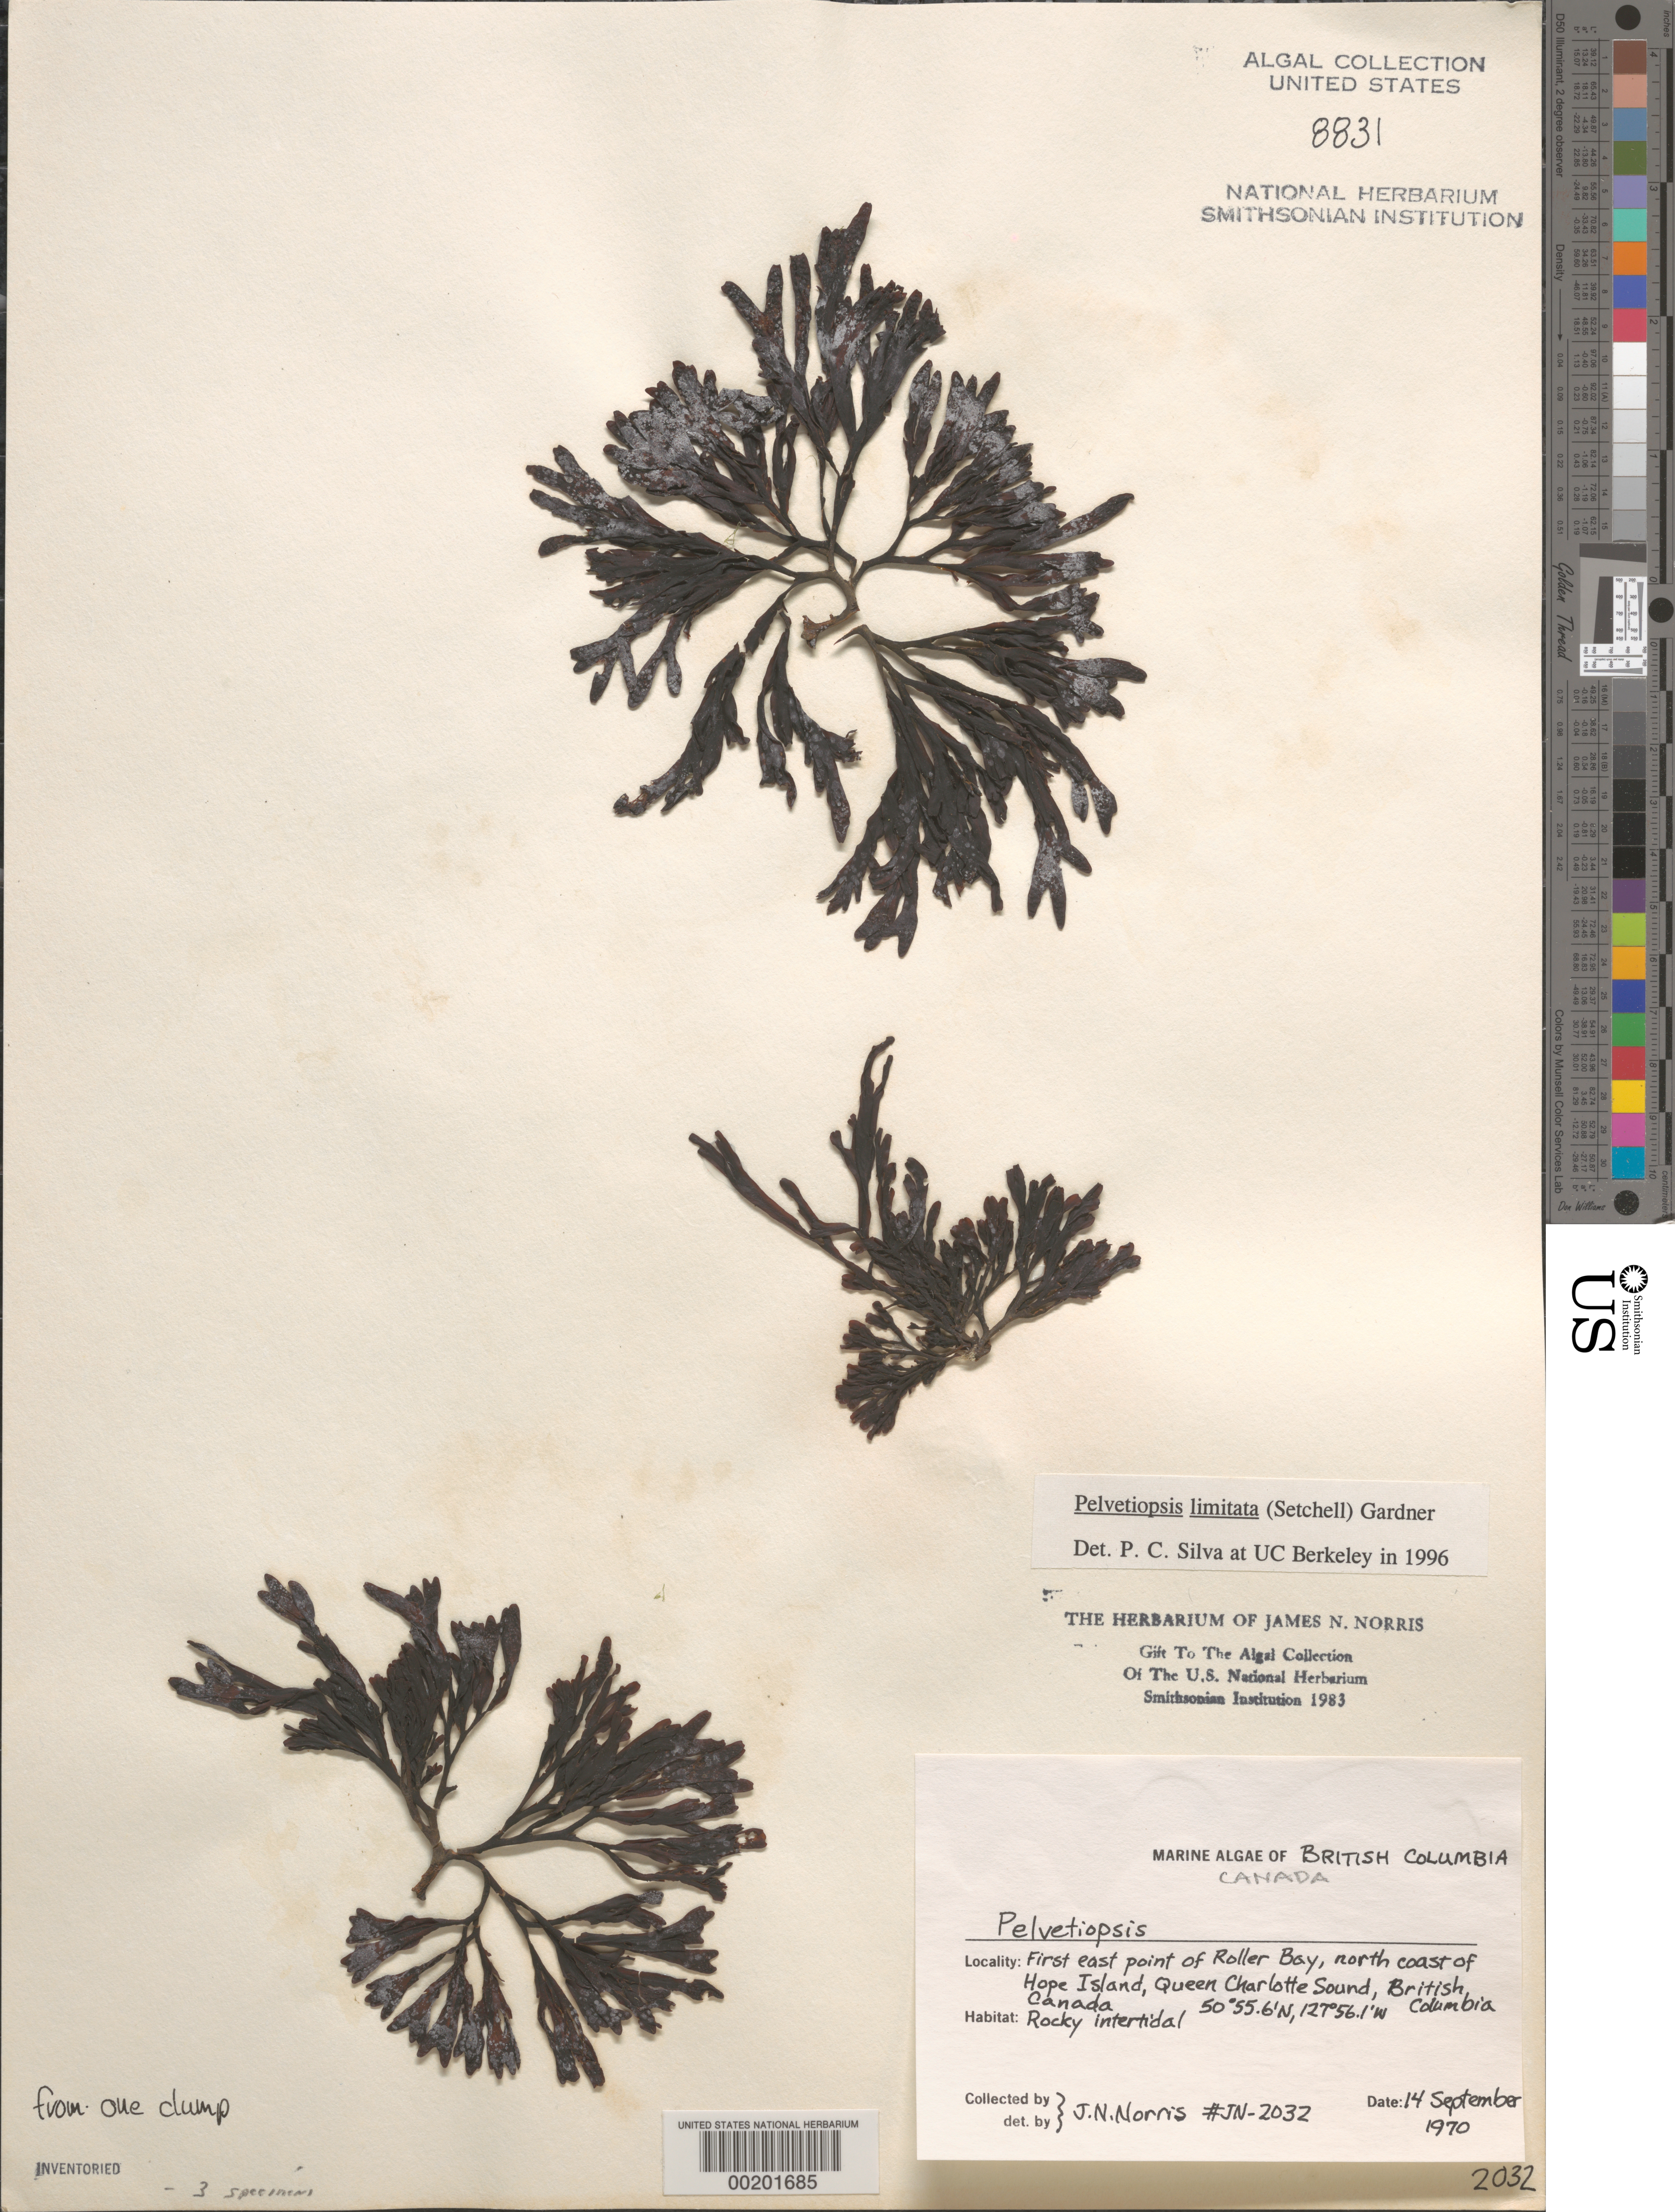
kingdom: Chromista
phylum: Ochrophyta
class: Phaeophyceae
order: Fucales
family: Fucaceae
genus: Pelvetiopsis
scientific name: Pelvetiopsis limitata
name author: N.L. Gardner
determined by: Silva, P. C.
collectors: J. N. Norris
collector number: JN-2032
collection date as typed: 14 Sep 1970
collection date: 1970-09-14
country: Canada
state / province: British Columbia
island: Hope Island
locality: Roller Bay, Queen Charlotte Sound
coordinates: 50 55.6'N, 127 56.1'W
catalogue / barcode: US 8831